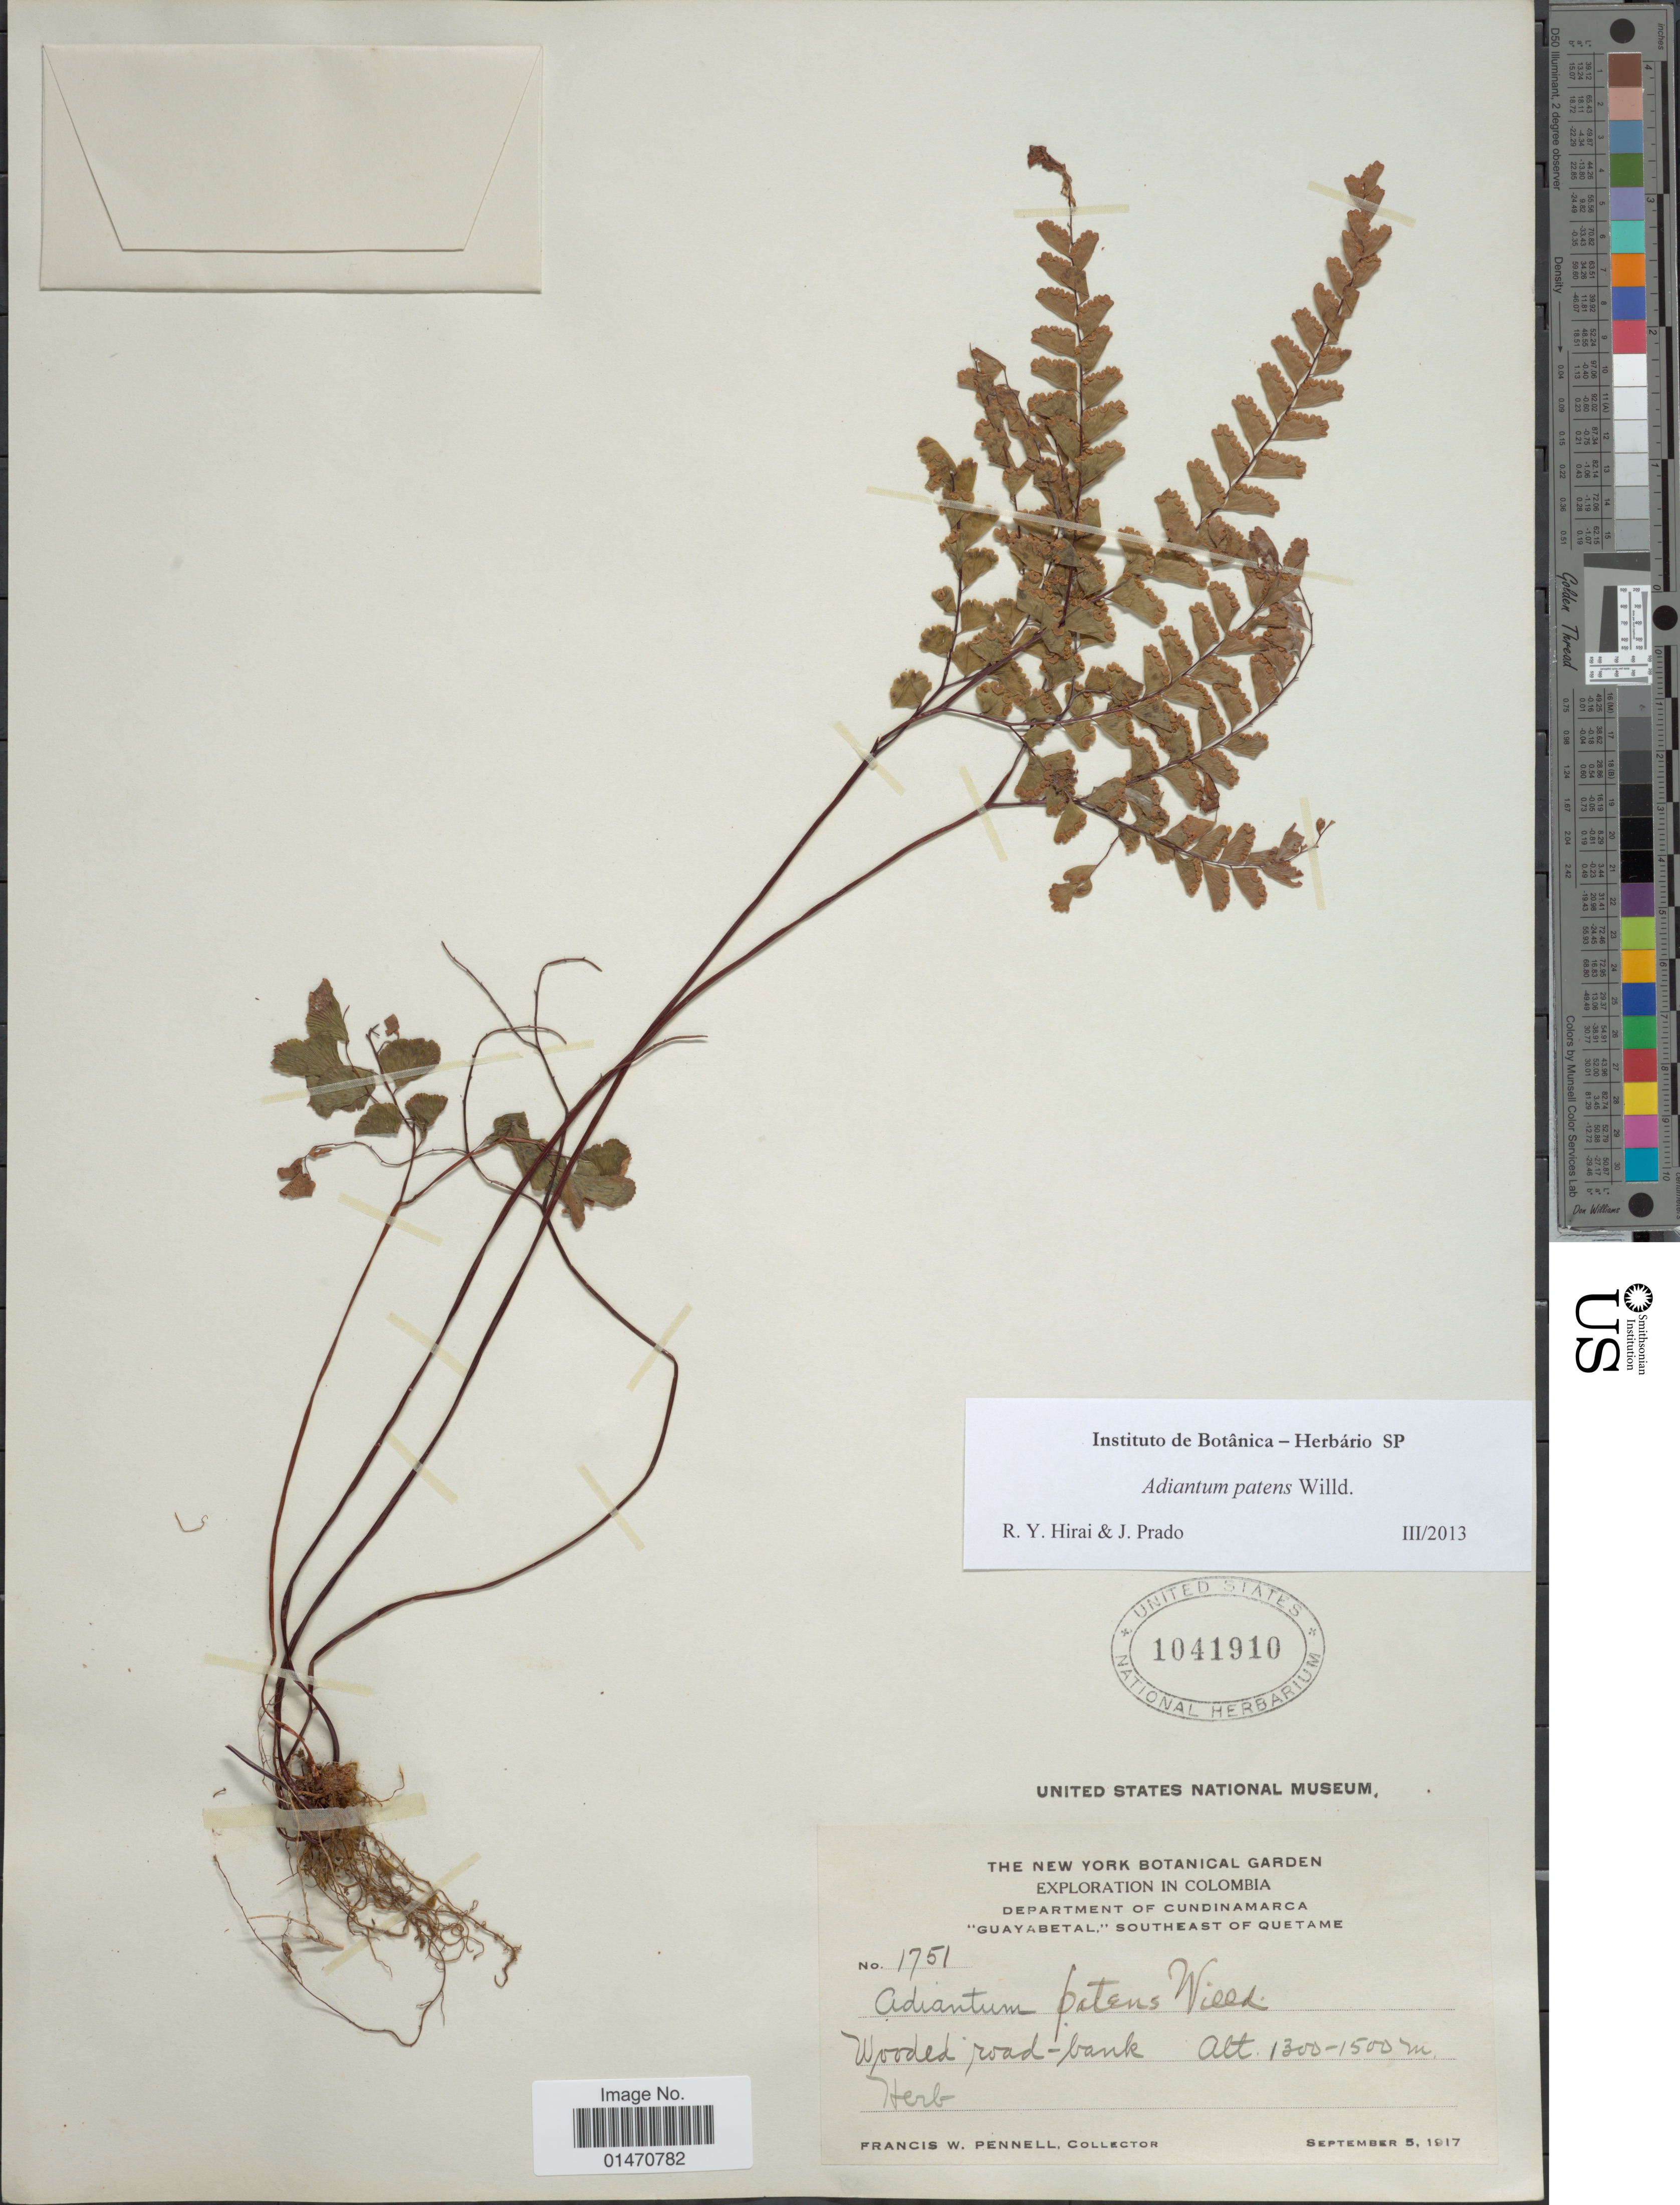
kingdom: Plantae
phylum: Tracheophyta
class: Polypodiopsida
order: Polypodiales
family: Pteridaceae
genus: Adiantum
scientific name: Adiantum patens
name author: Willd.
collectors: F. W. Pennell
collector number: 1751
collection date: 1917-09-05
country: Colombia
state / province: Cundinamarca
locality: Department of Cundinamarca, "Guayabetal", southeast of Quetame, wooded road-bank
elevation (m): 1300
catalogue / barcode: US 1041910